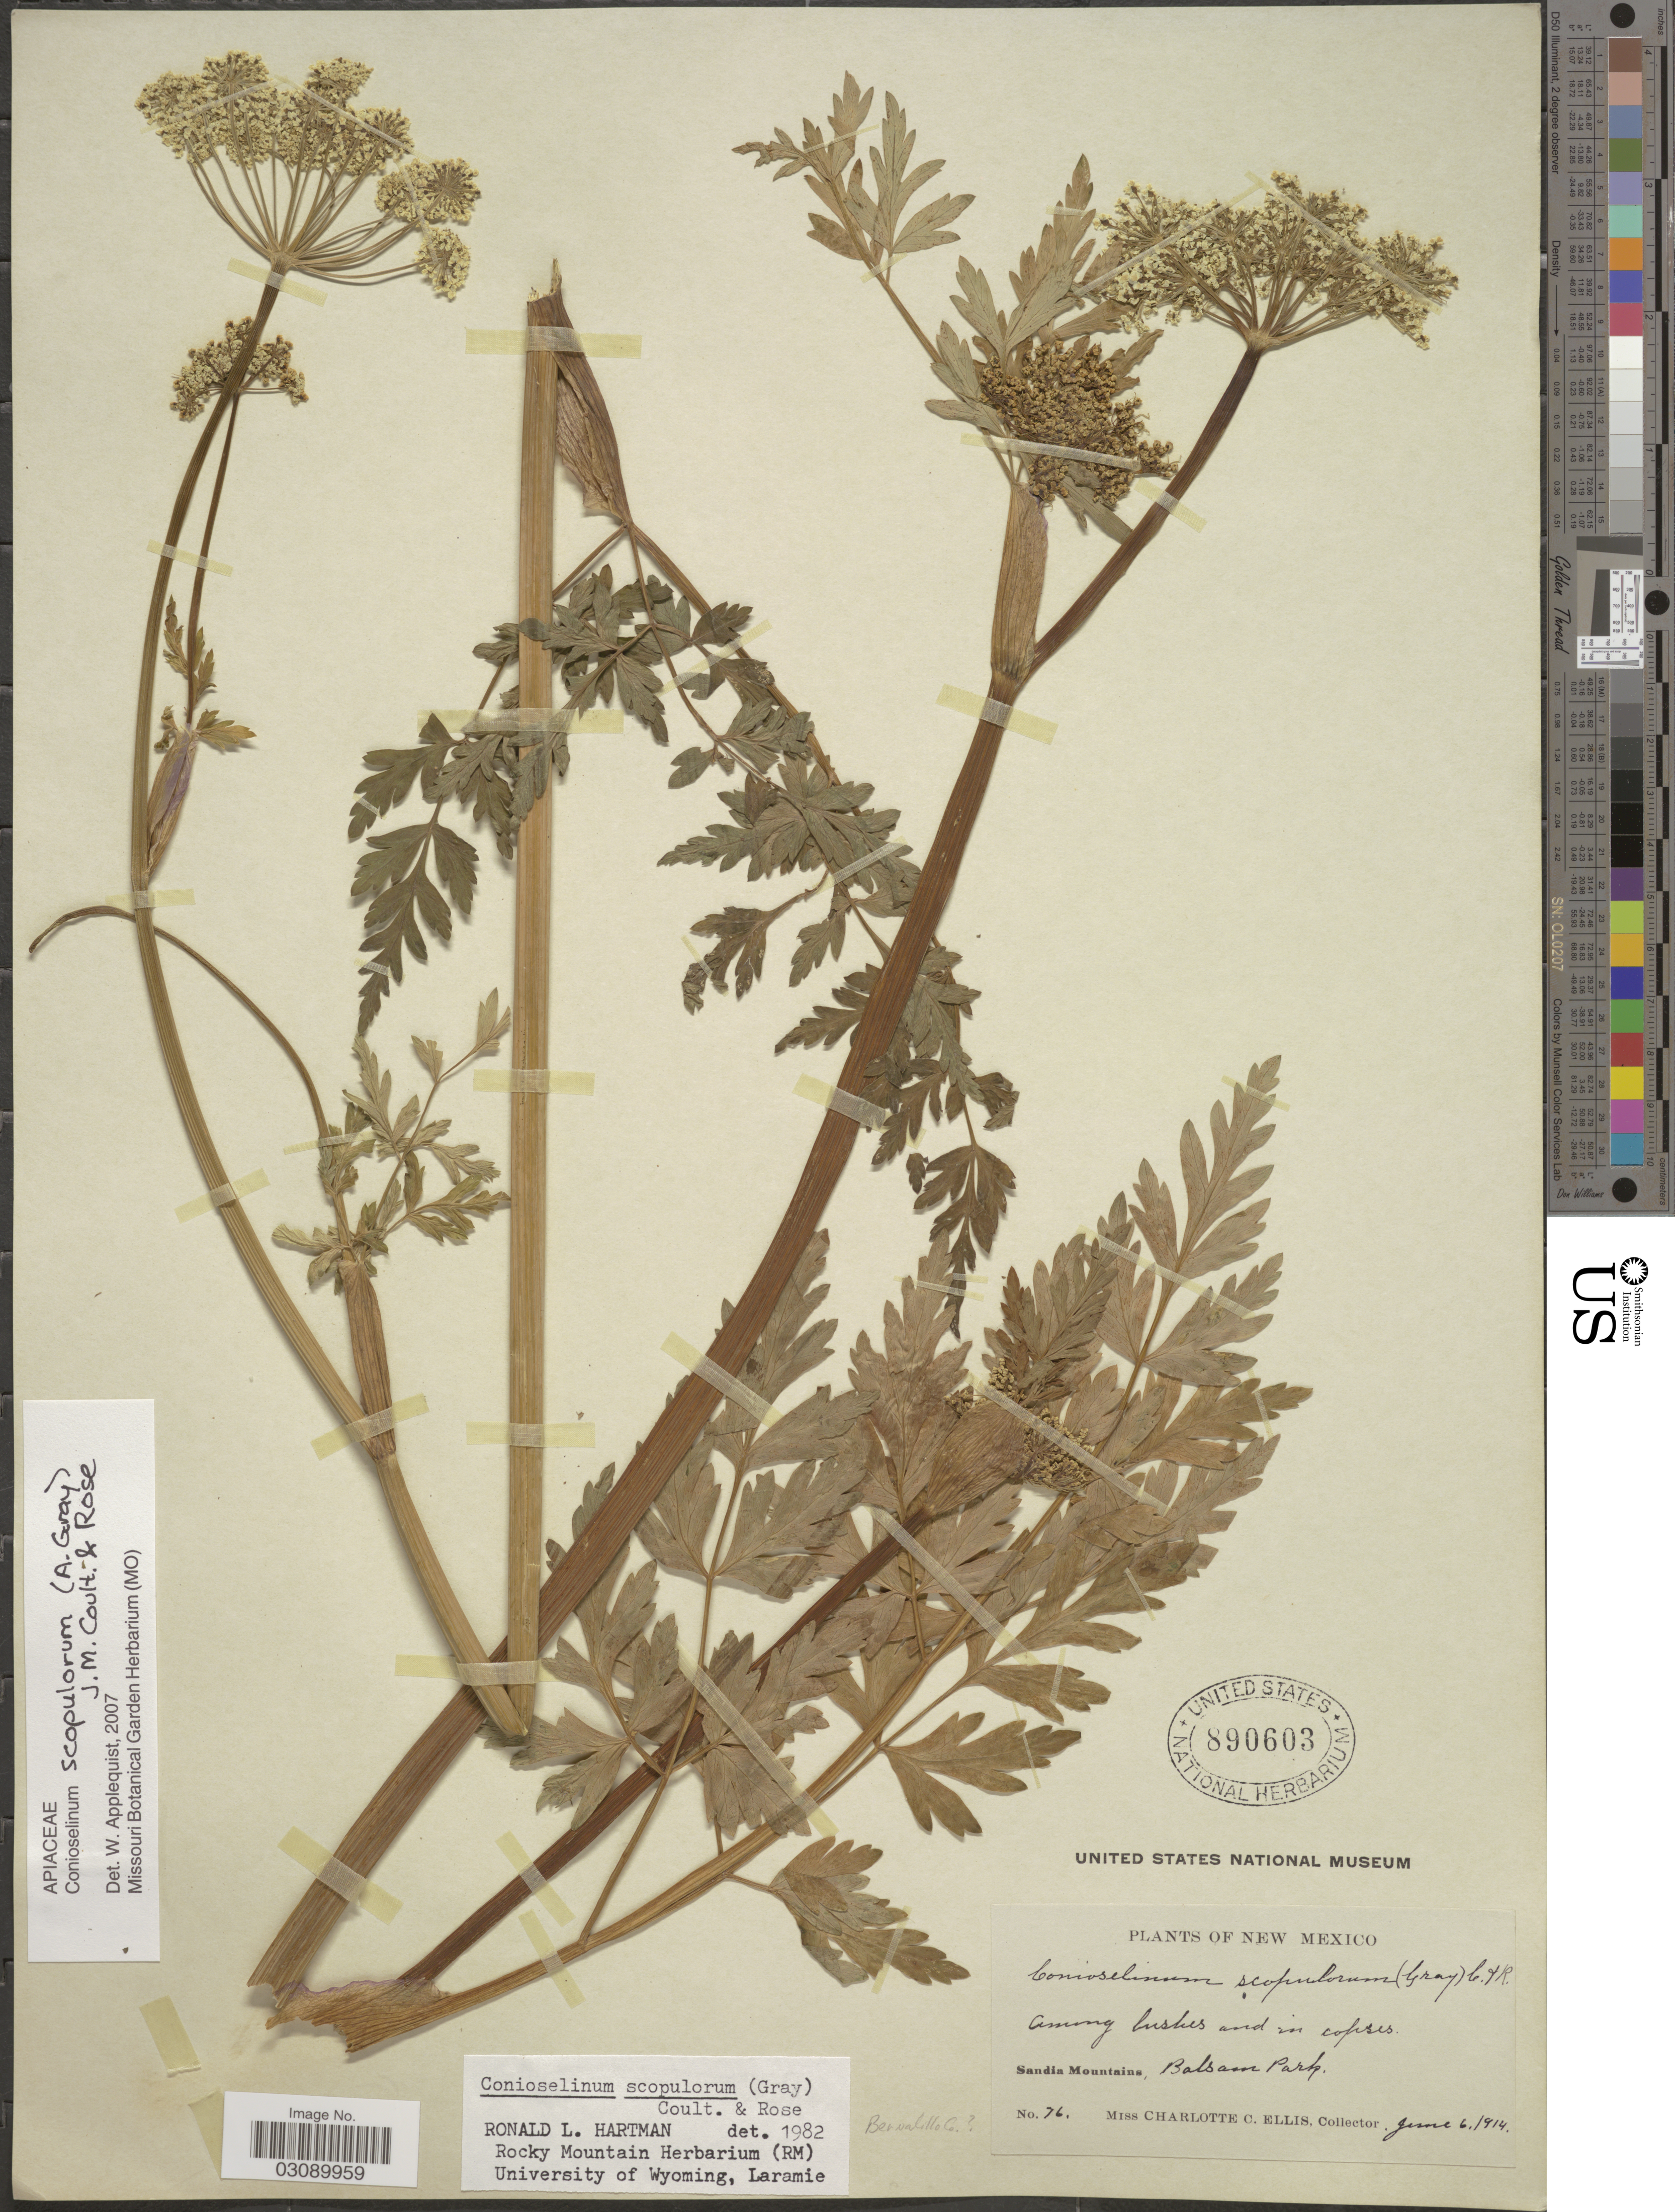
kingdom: Plantae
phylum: Tracheophyta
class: Magnoliopsida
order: Apiales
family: Apiaceae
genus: Conioselinum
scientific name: Conioselinum scopulorum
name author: (A. Gray) J.M. Coult. & Rose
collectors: C. C. Ellis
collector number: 76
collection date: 1914-06-06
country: United States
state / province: New Mexico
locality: Sandia Mountains, Balsam Park. Bernalillo Co. [unsure placement]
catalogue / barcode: US 890603